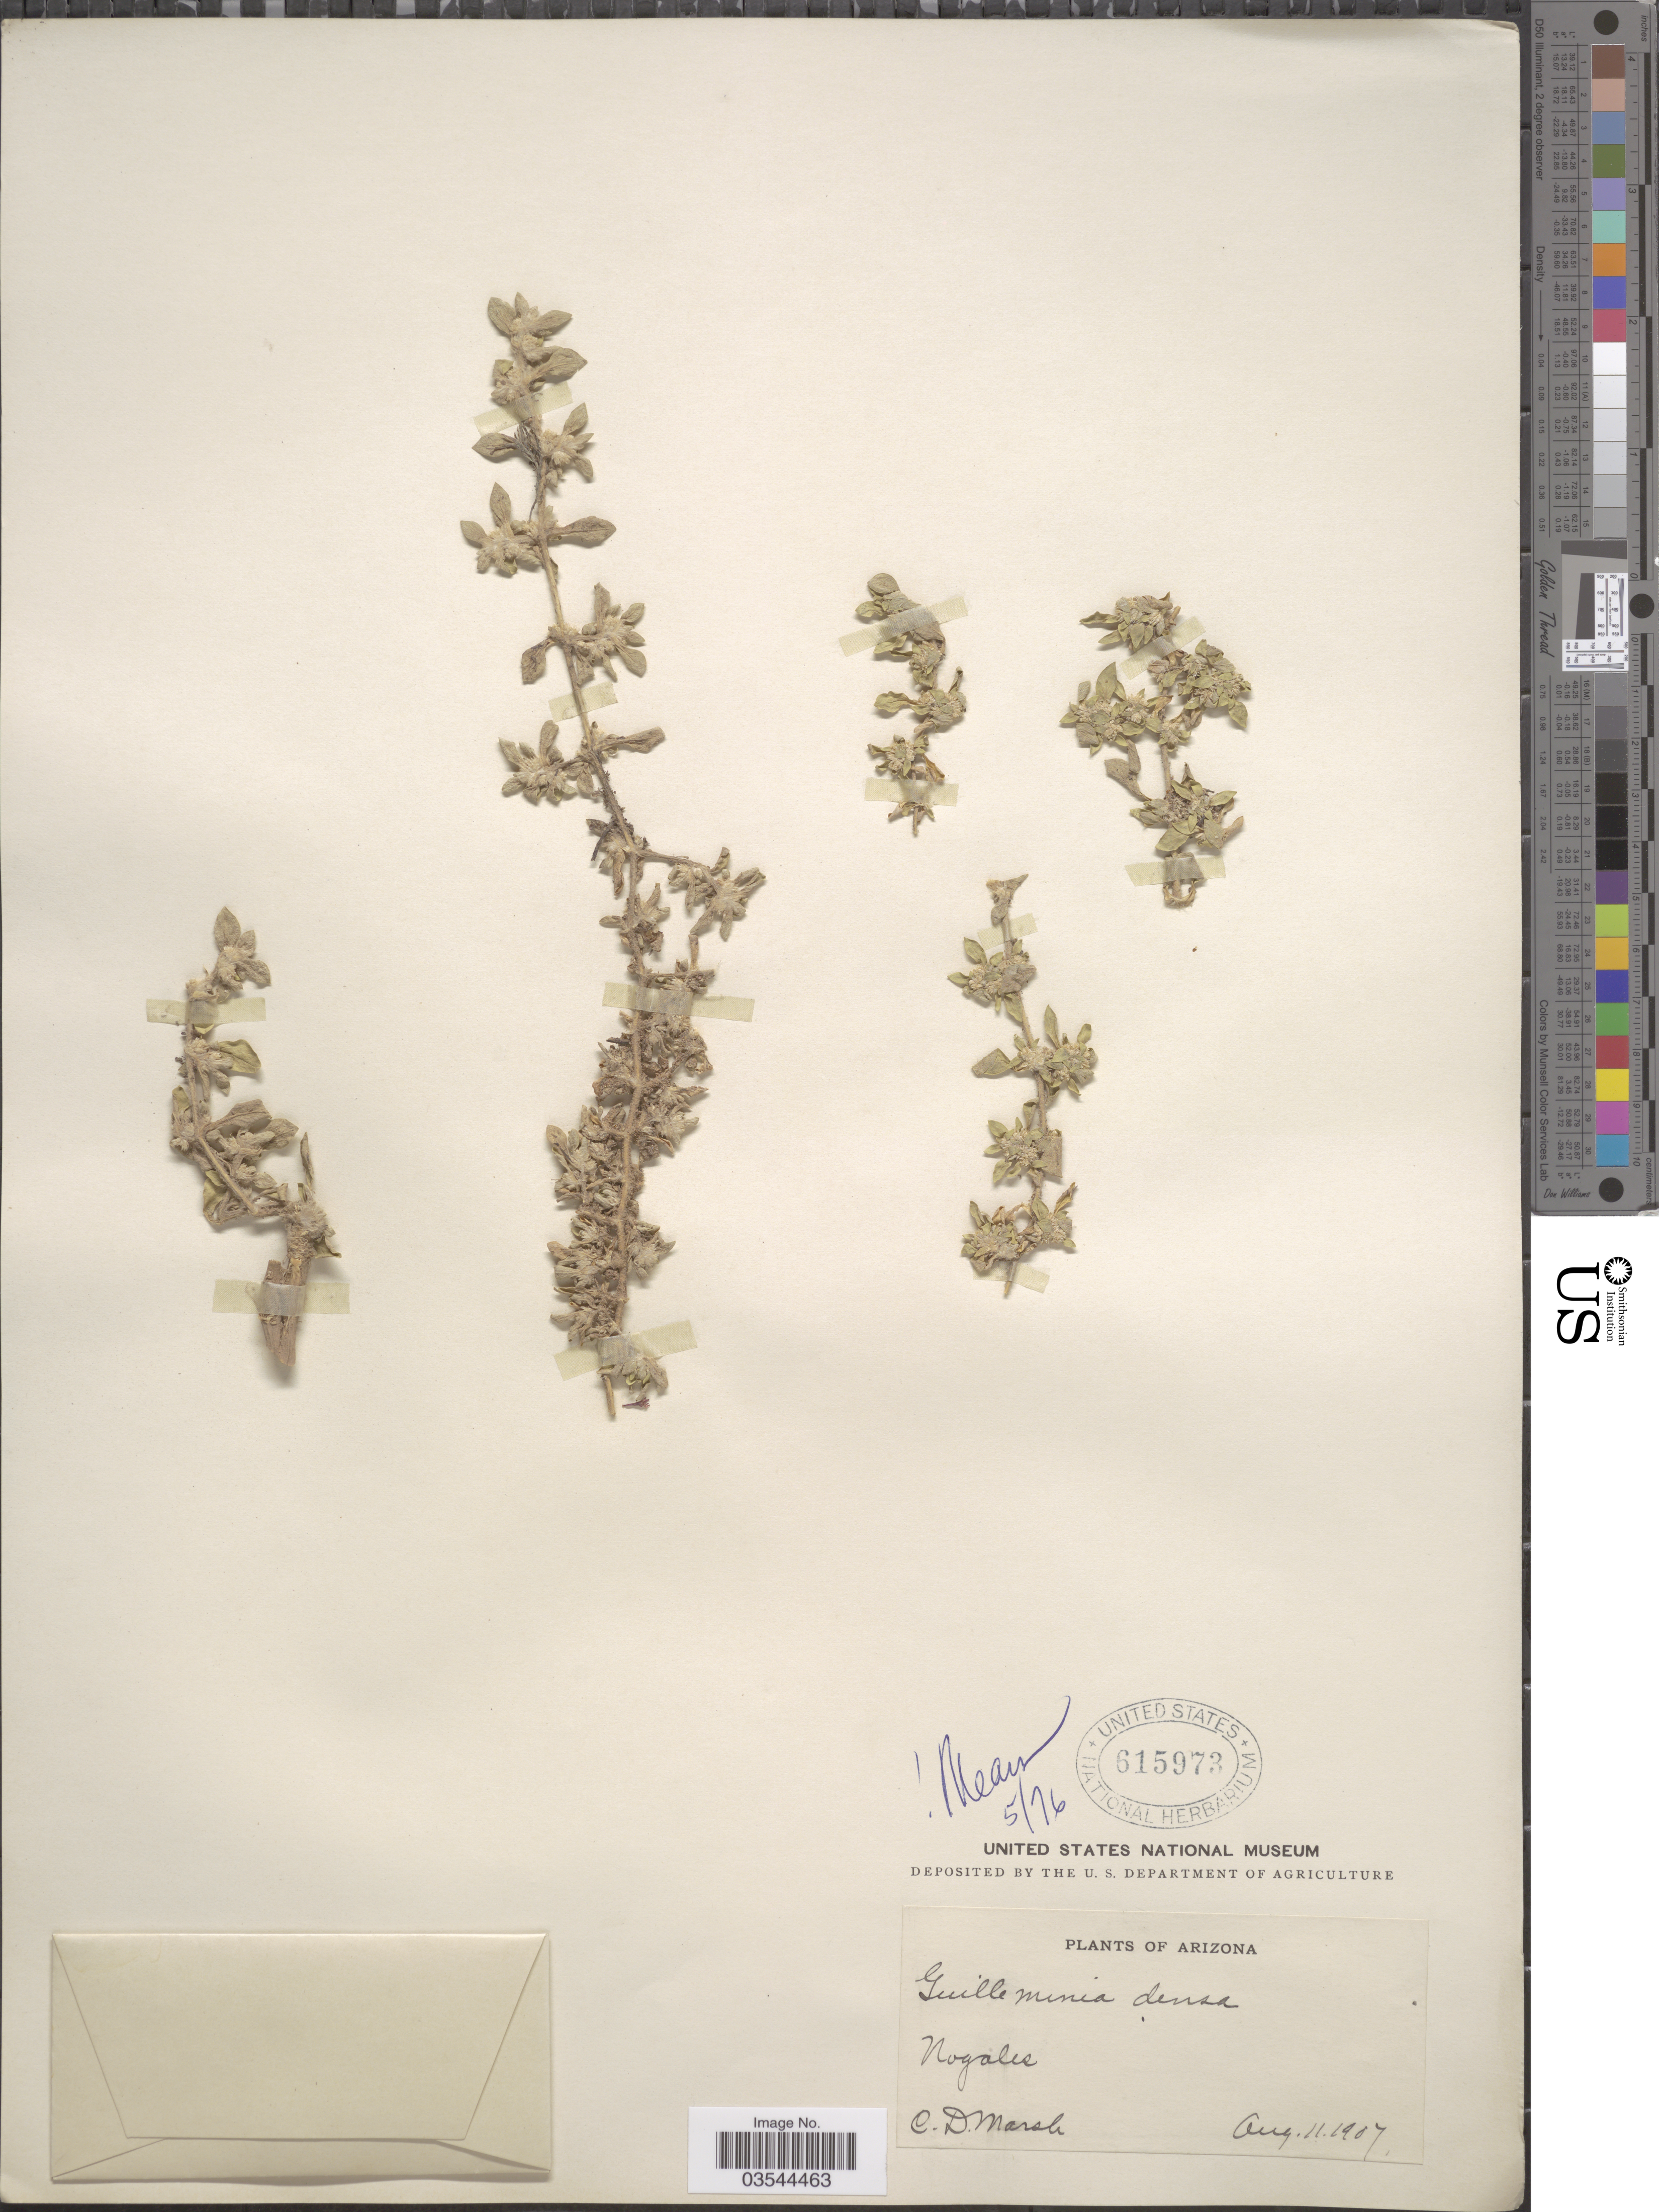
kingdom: Plantae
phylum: Tracheophyta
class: Magnoliopsida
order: Caryophyllales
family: Amaranthaceae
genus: Guilleminea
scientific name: Guilleminea densa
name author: (Humb. & Bonpl. ex Schult.) Moq.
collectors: C. D. Marsh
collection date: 1907-08-11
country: United States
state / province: Arizona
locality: Nogales.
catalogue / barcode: US 615973